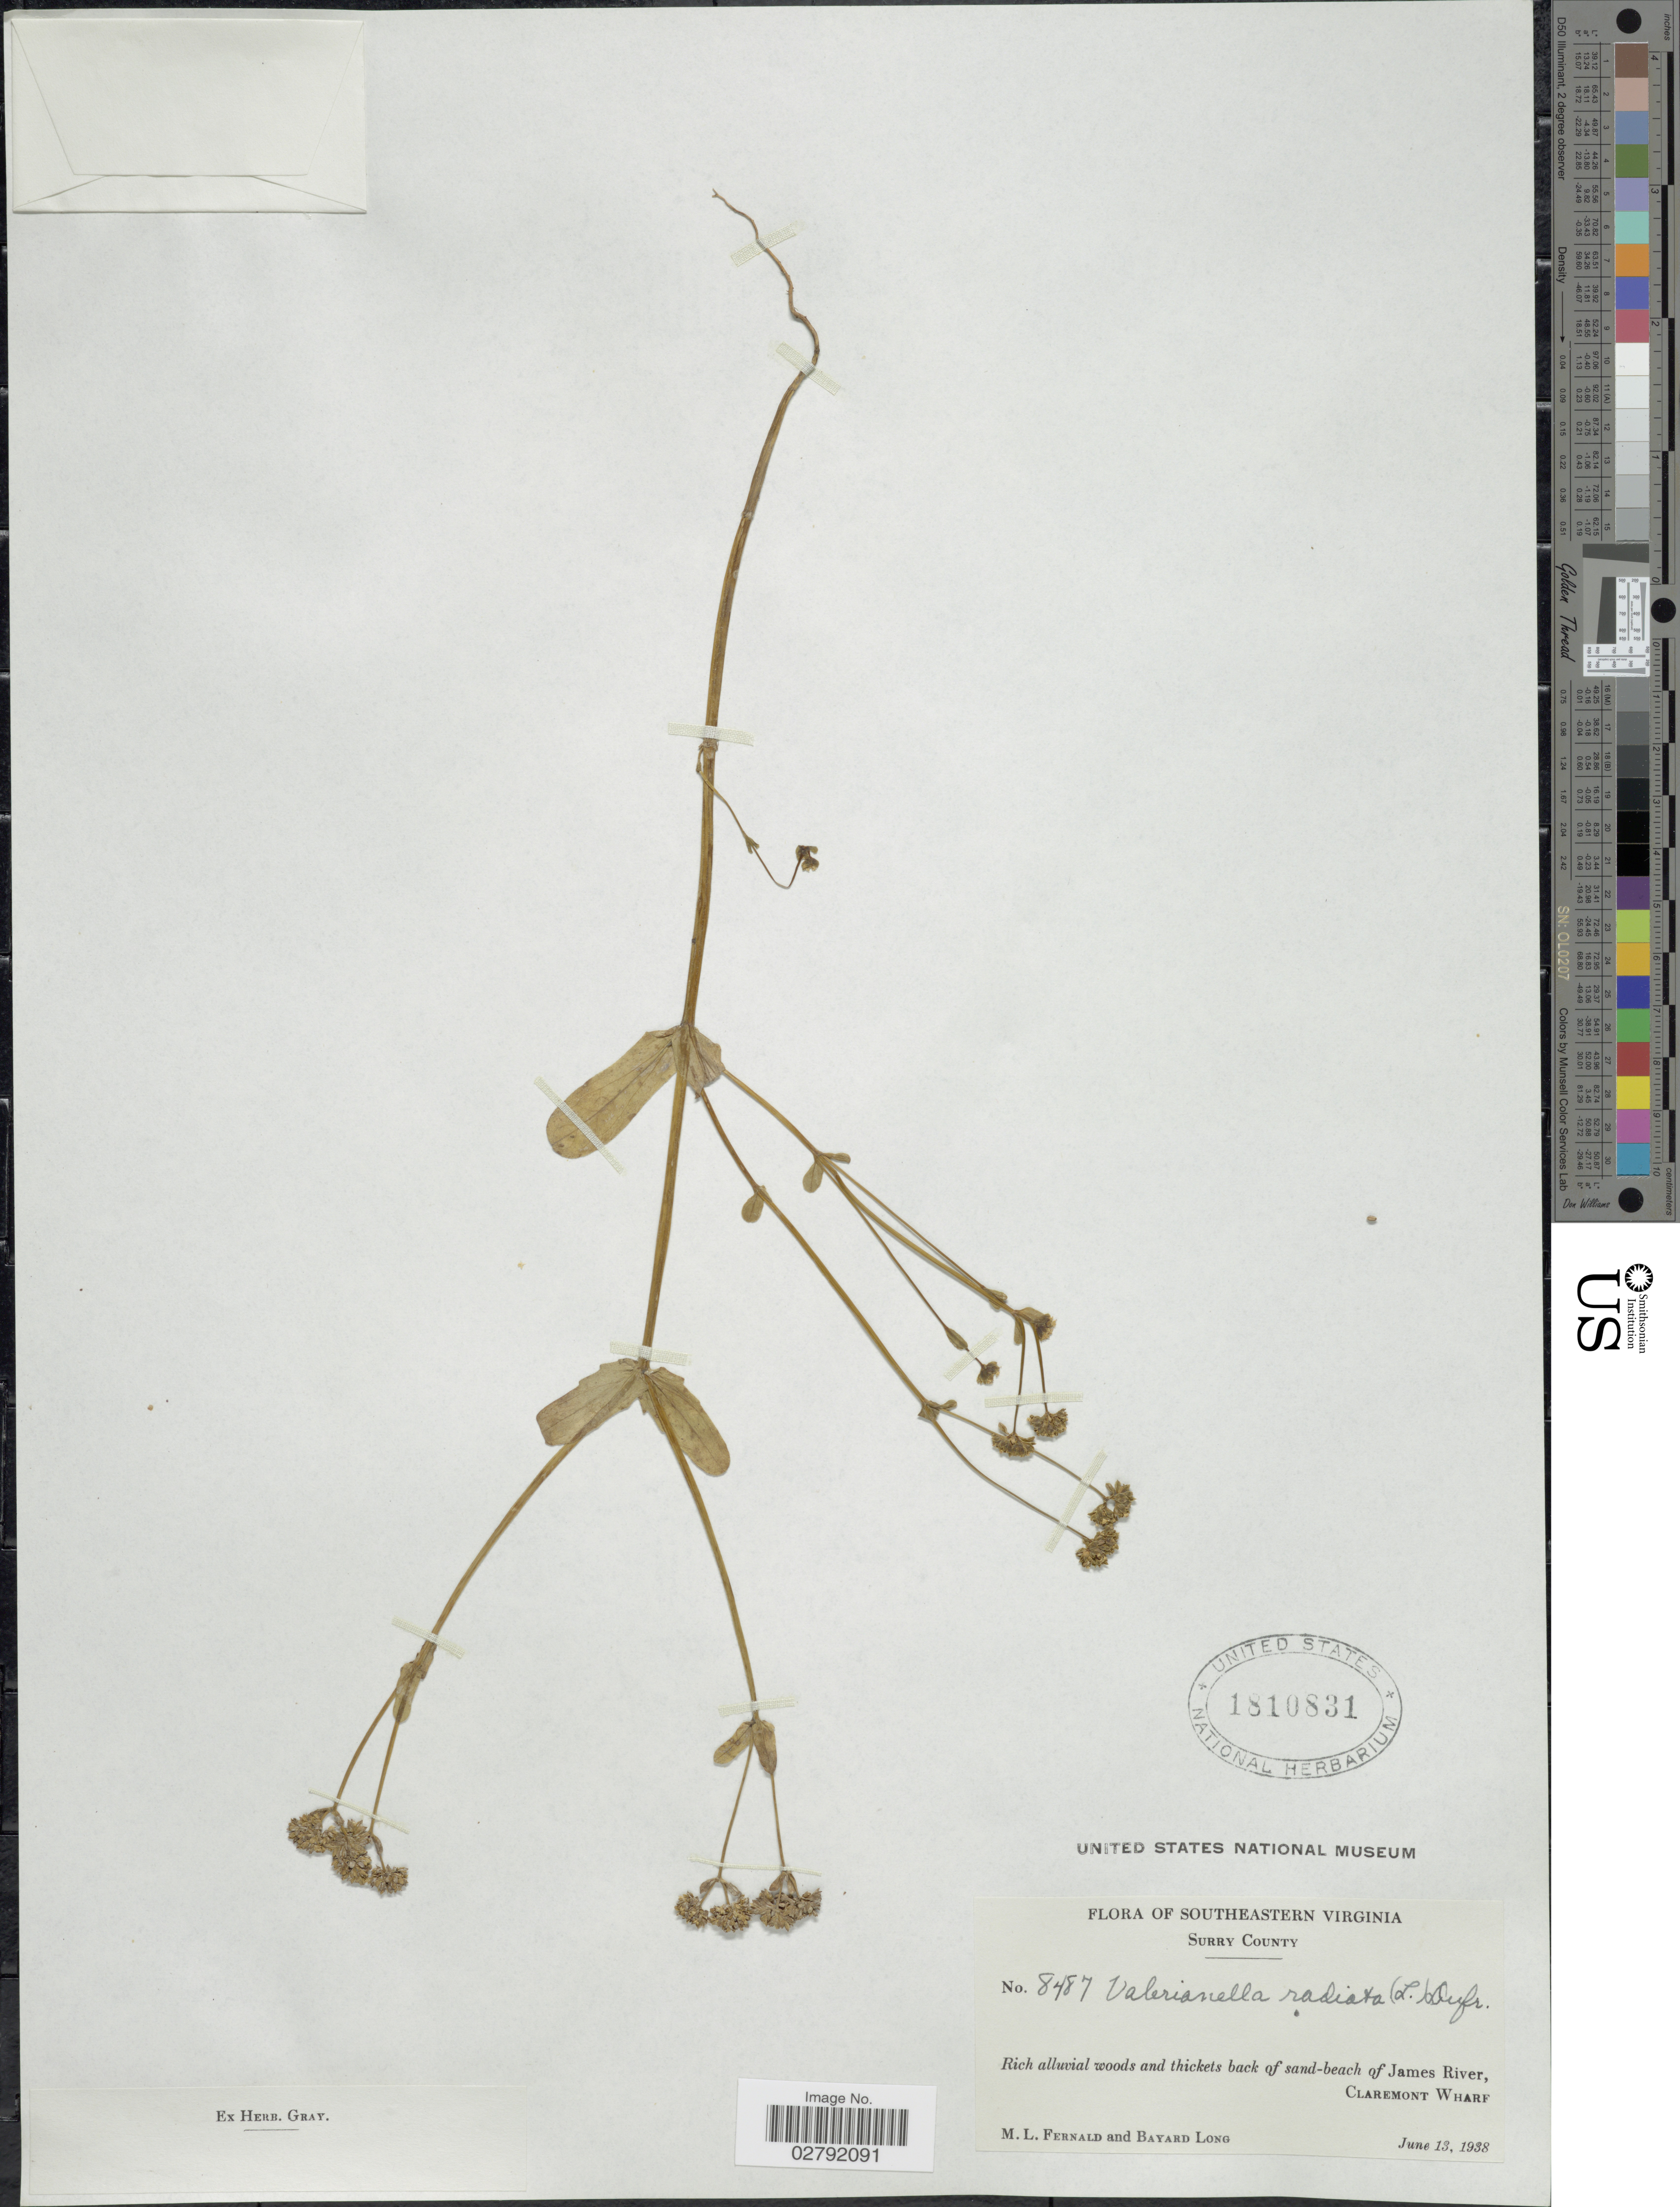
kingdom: Plantae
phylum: Tracheophyta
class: Magnoliopsida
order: Dipsacales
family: Caprifoliaceae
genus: Valerianella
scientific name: Valerianella radiata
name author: (L.) Dufr.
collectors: M. L. Fernald & B. H. Long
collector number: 8487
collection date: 1938-06-13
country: United States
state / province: Virginia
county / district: Surry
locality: Southeastern Virginia. Surry County. Rich alluvial woods and thickets back of sand-beach of James River, Claremont Wharf.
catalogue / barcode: US 1810831